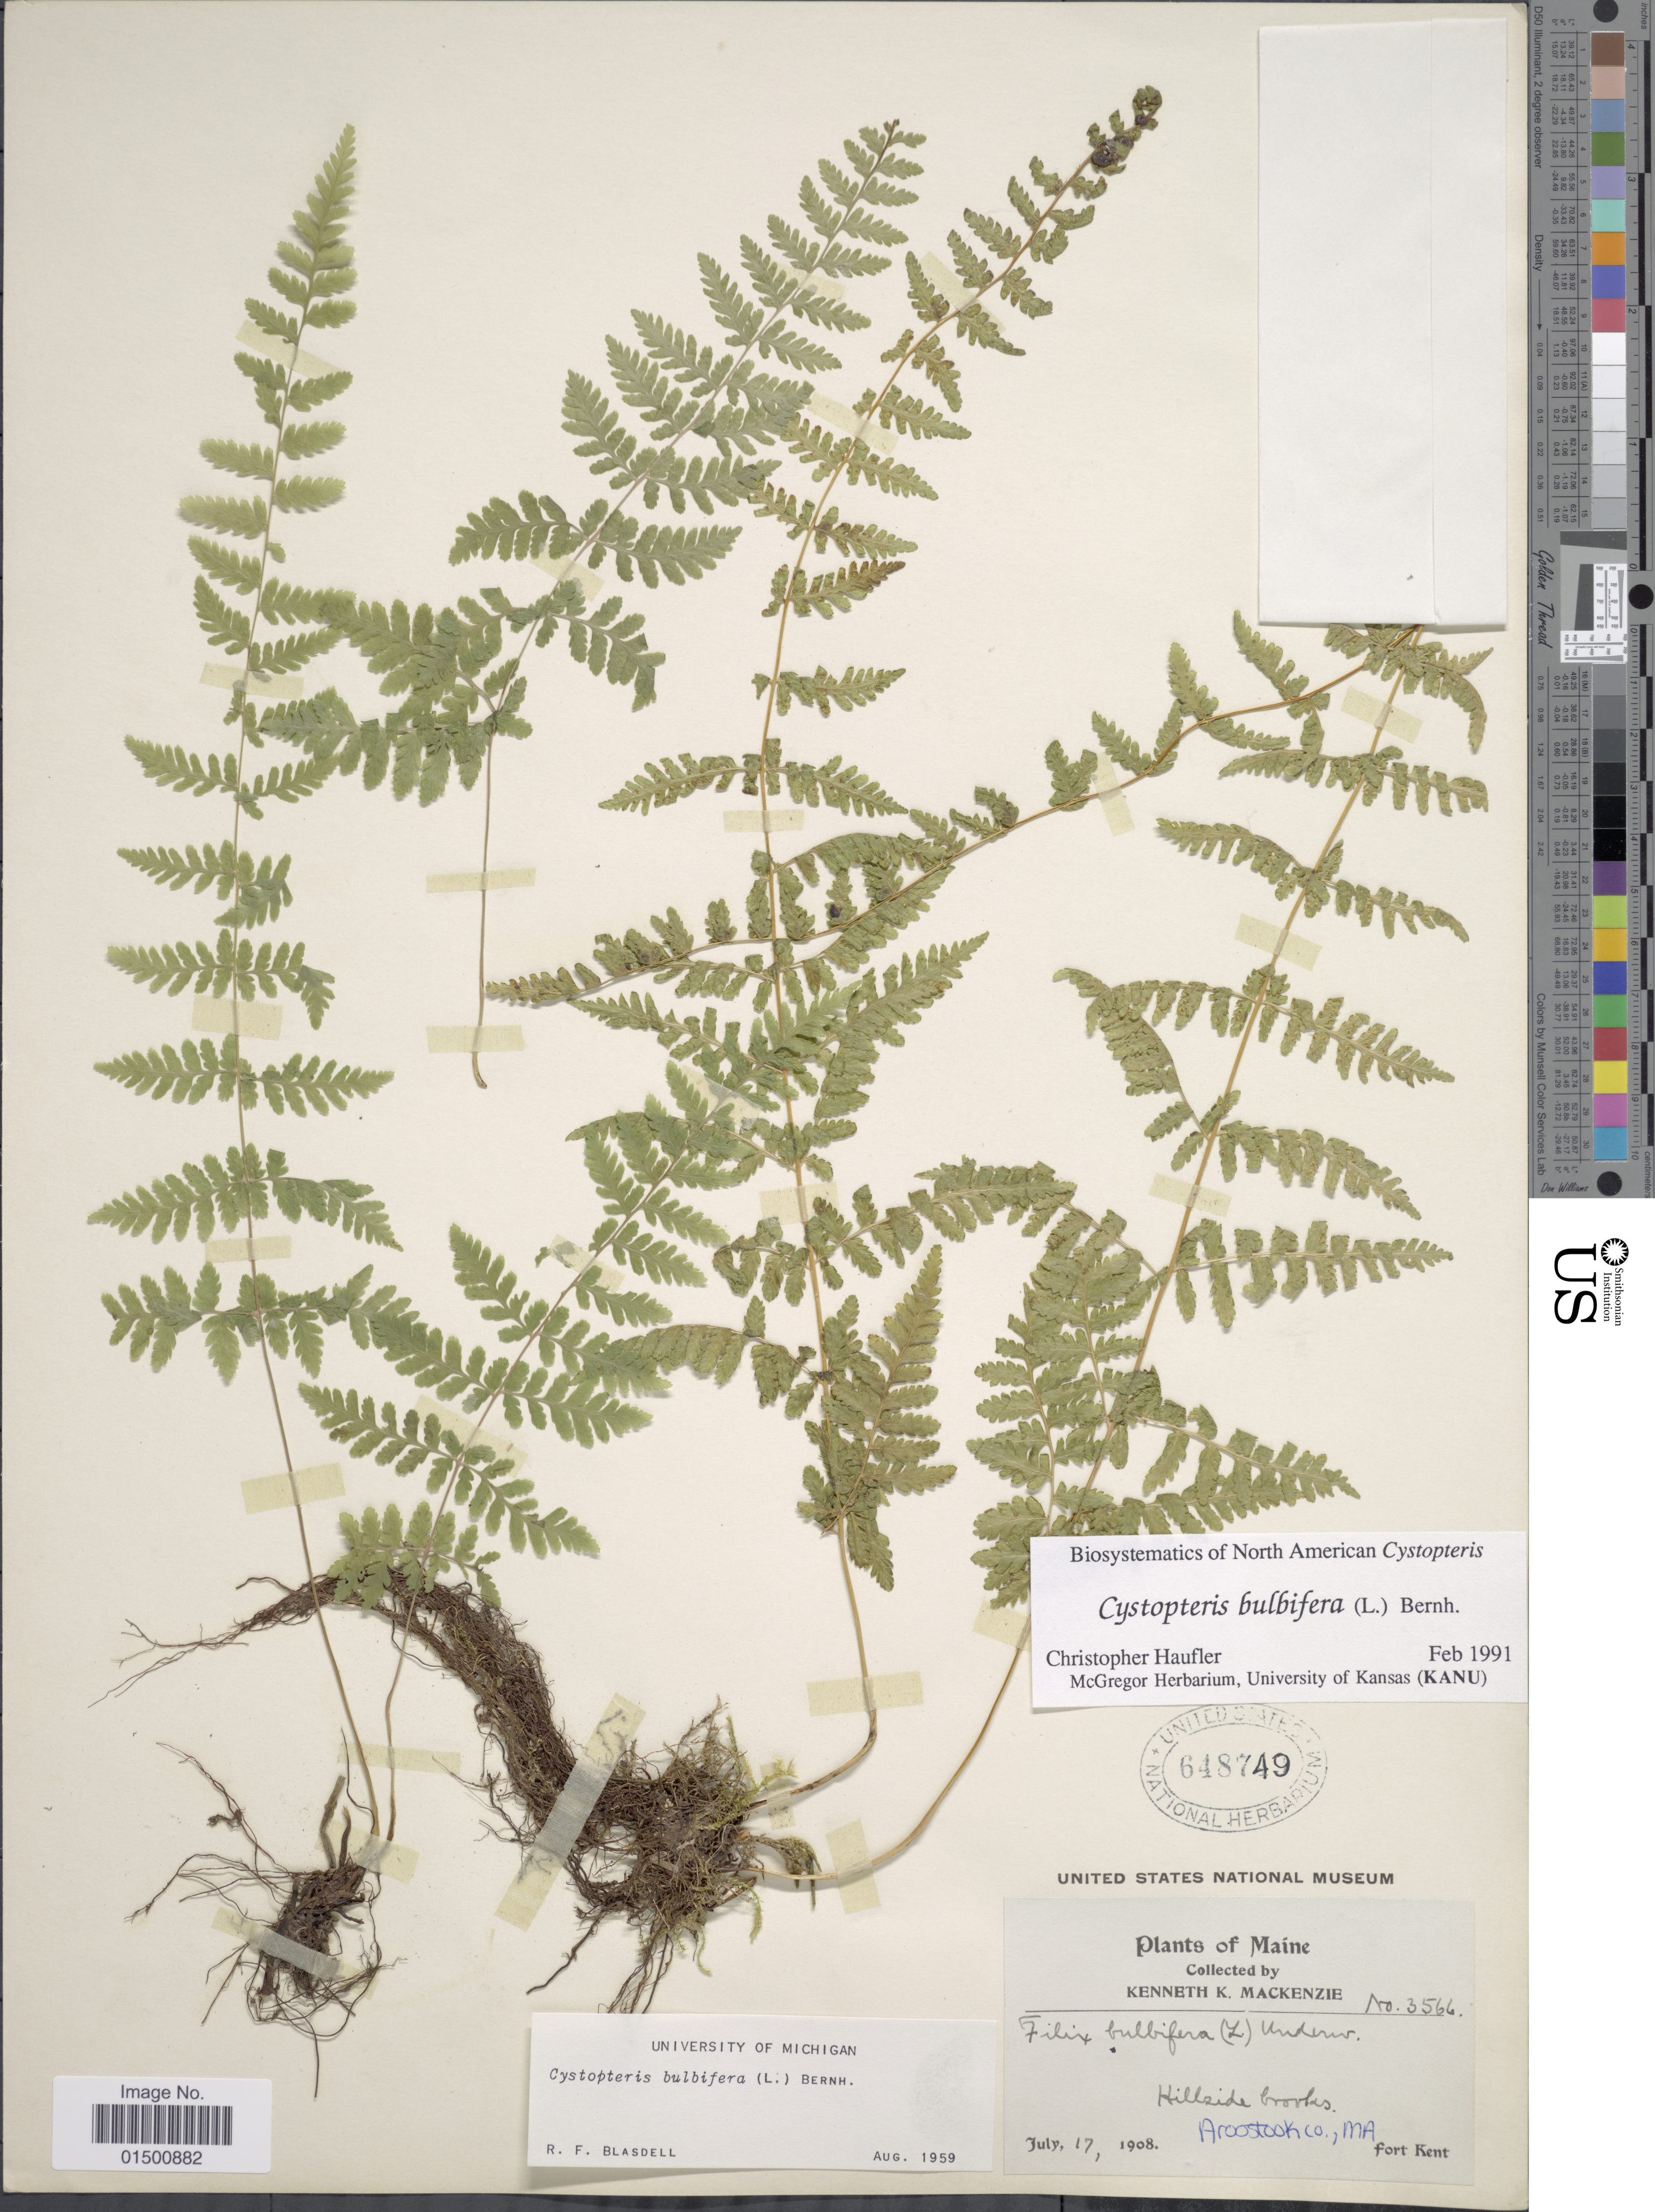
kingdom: Plantae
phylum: Tracheophyta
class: Polypodiopsida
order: Polypodiales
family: Cystopteridaceae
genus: Cystopteris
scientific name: Cystopteris bulbifera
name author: (L.) Bernh.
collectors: K. K. Mackenzie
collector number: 3566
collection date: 1908-07-17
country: United States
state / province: Maine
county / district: Aroostook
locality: Hillside brooks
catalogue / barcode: US 648749